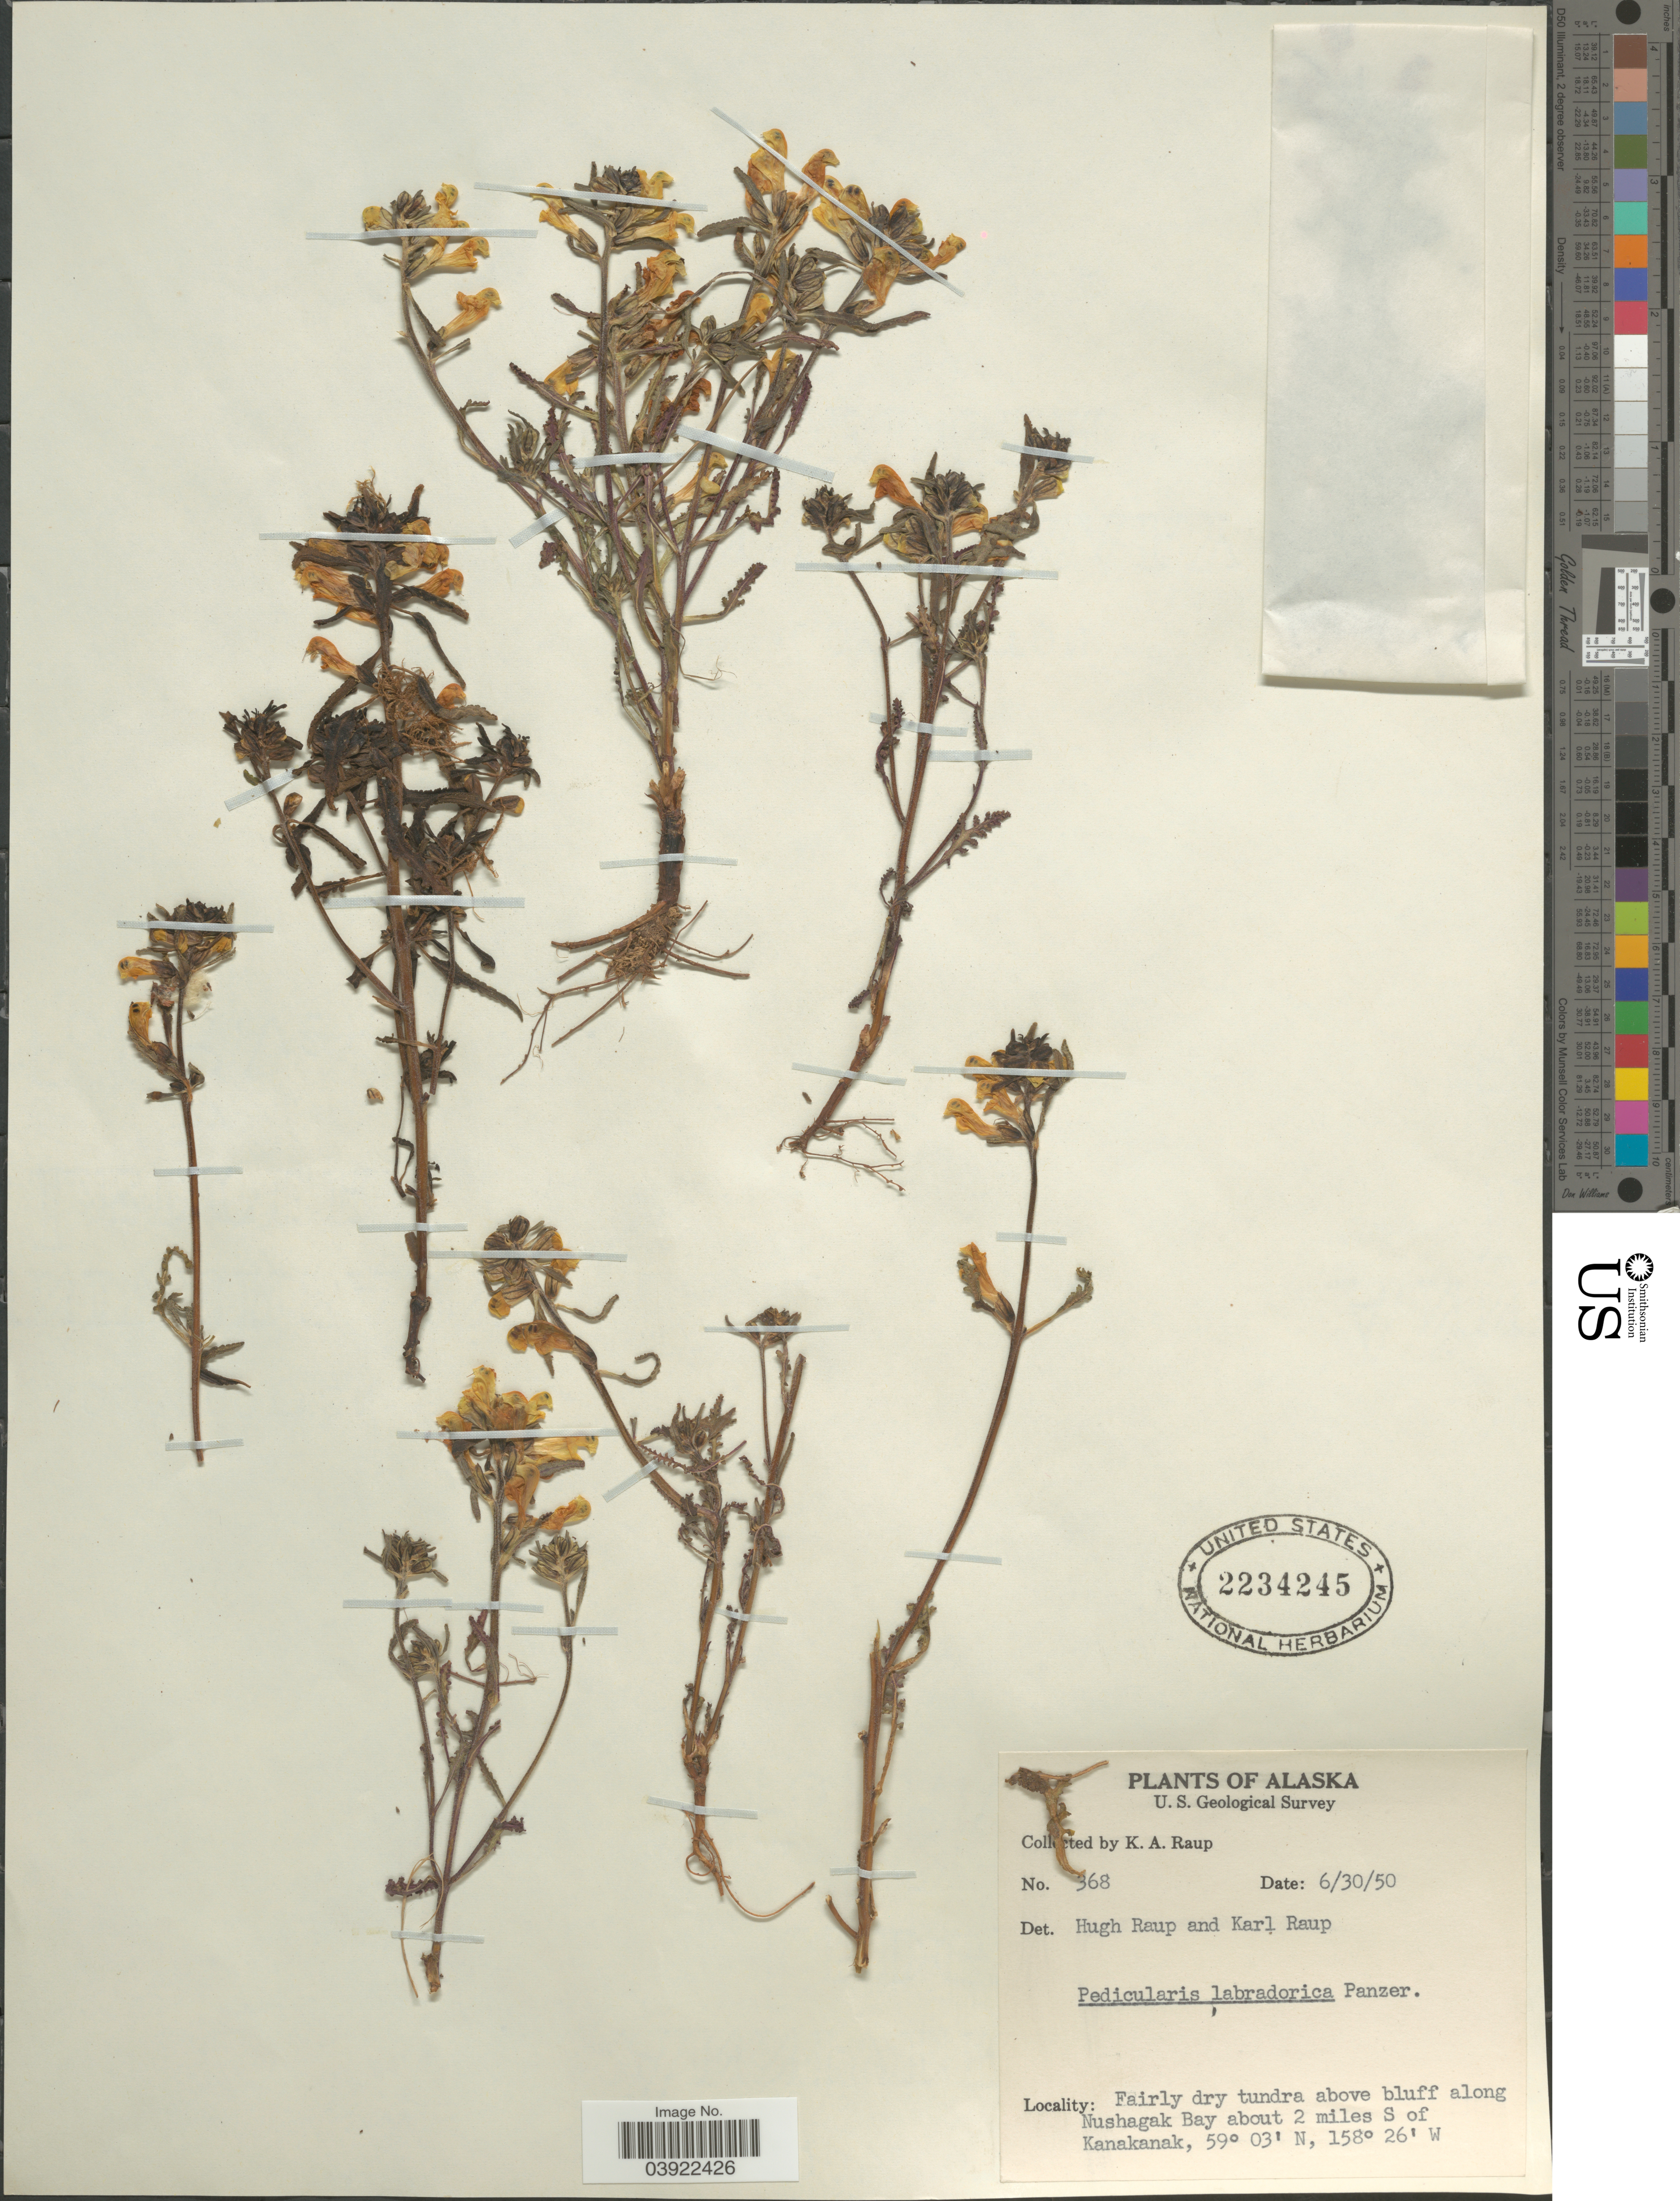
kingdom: Plantae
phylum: Tracheophyta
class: Magnoliopsida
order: Lamiales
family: Orobanchaceae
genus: Pedicularis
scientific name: Pedicularis labradorica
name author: Wirsing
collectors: K. Raup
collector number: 368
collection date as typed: Transcribed d/m/y: 30/6/50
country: United States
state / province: Alaska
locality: Fairly dry tundra above bluff along Nshagak Bay about 2 miles S of Kanakanak.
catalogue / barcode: US 2234245